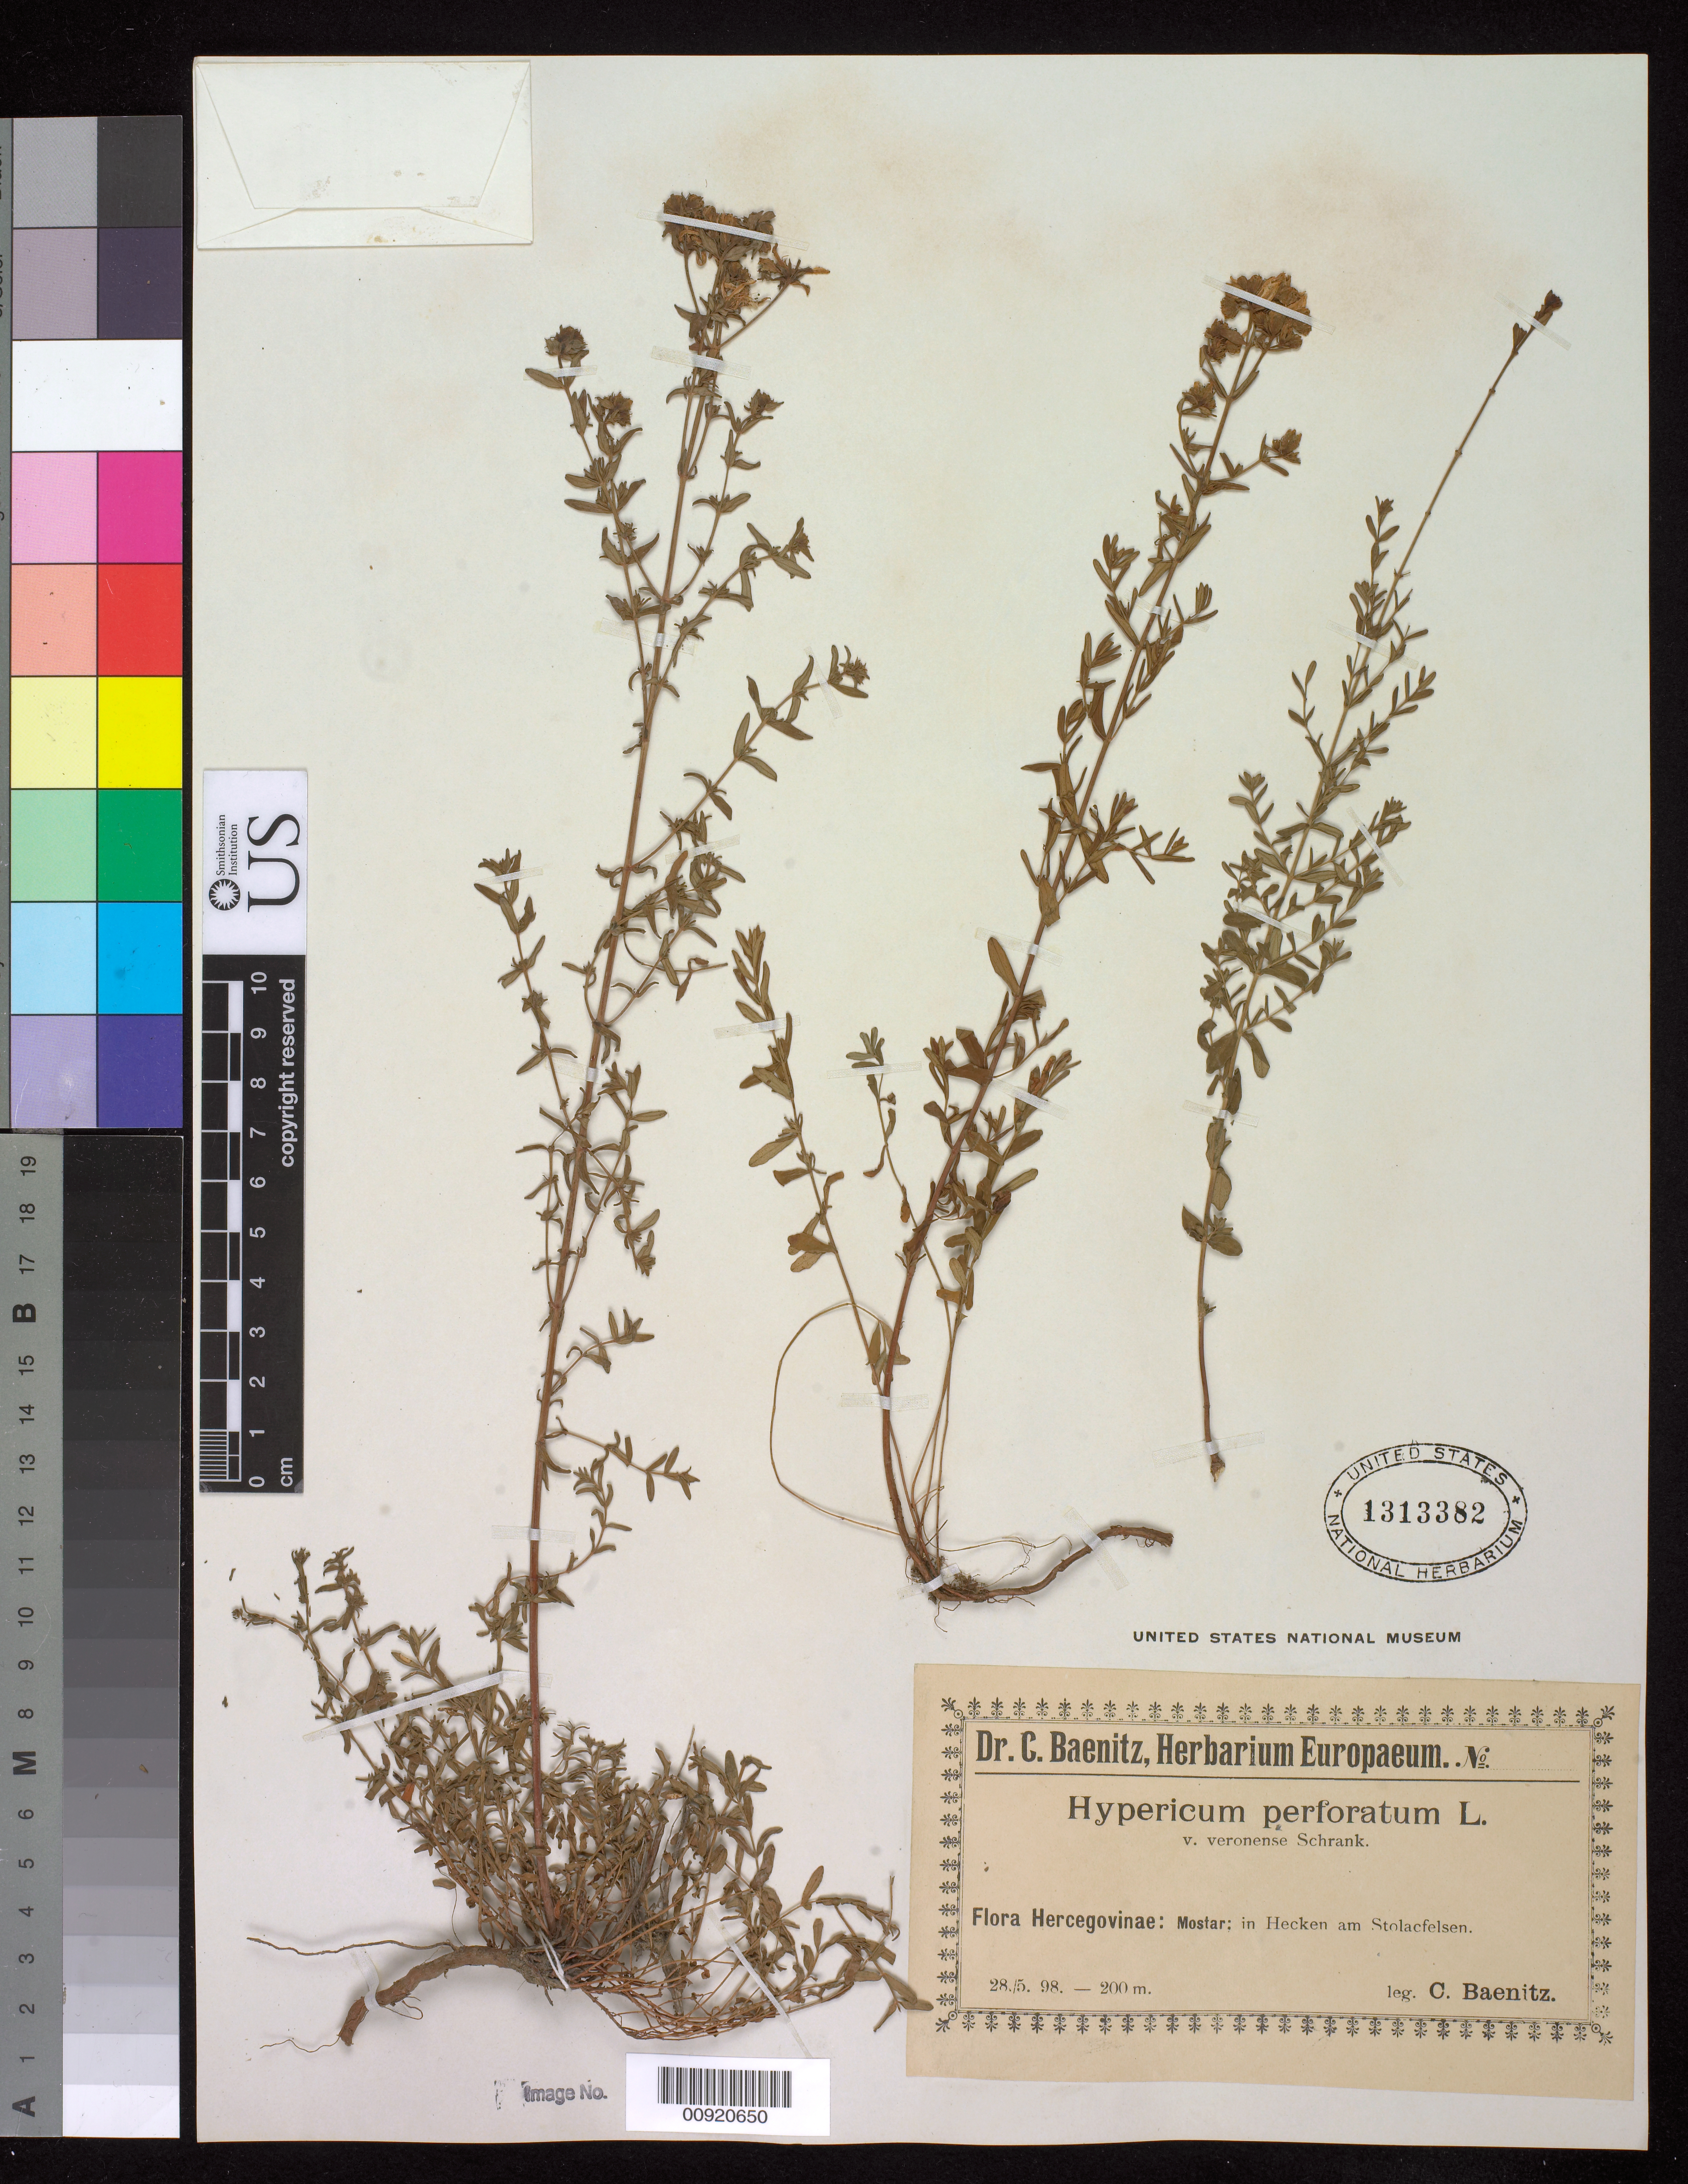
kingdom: Plantae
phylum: Tracheophyta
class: Magnoliopsida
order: Malpighiales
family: Hypericaceae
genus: Hypericum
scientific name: Hypericum perforatum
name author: L.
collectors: C. G. Baenitz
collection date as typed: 28 May 1898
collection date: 1898-05-28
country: Bosnia and Herzegovina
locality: Mostar; in Hecken am Stolacfelsen.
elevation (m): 200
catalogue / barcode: US 1313382